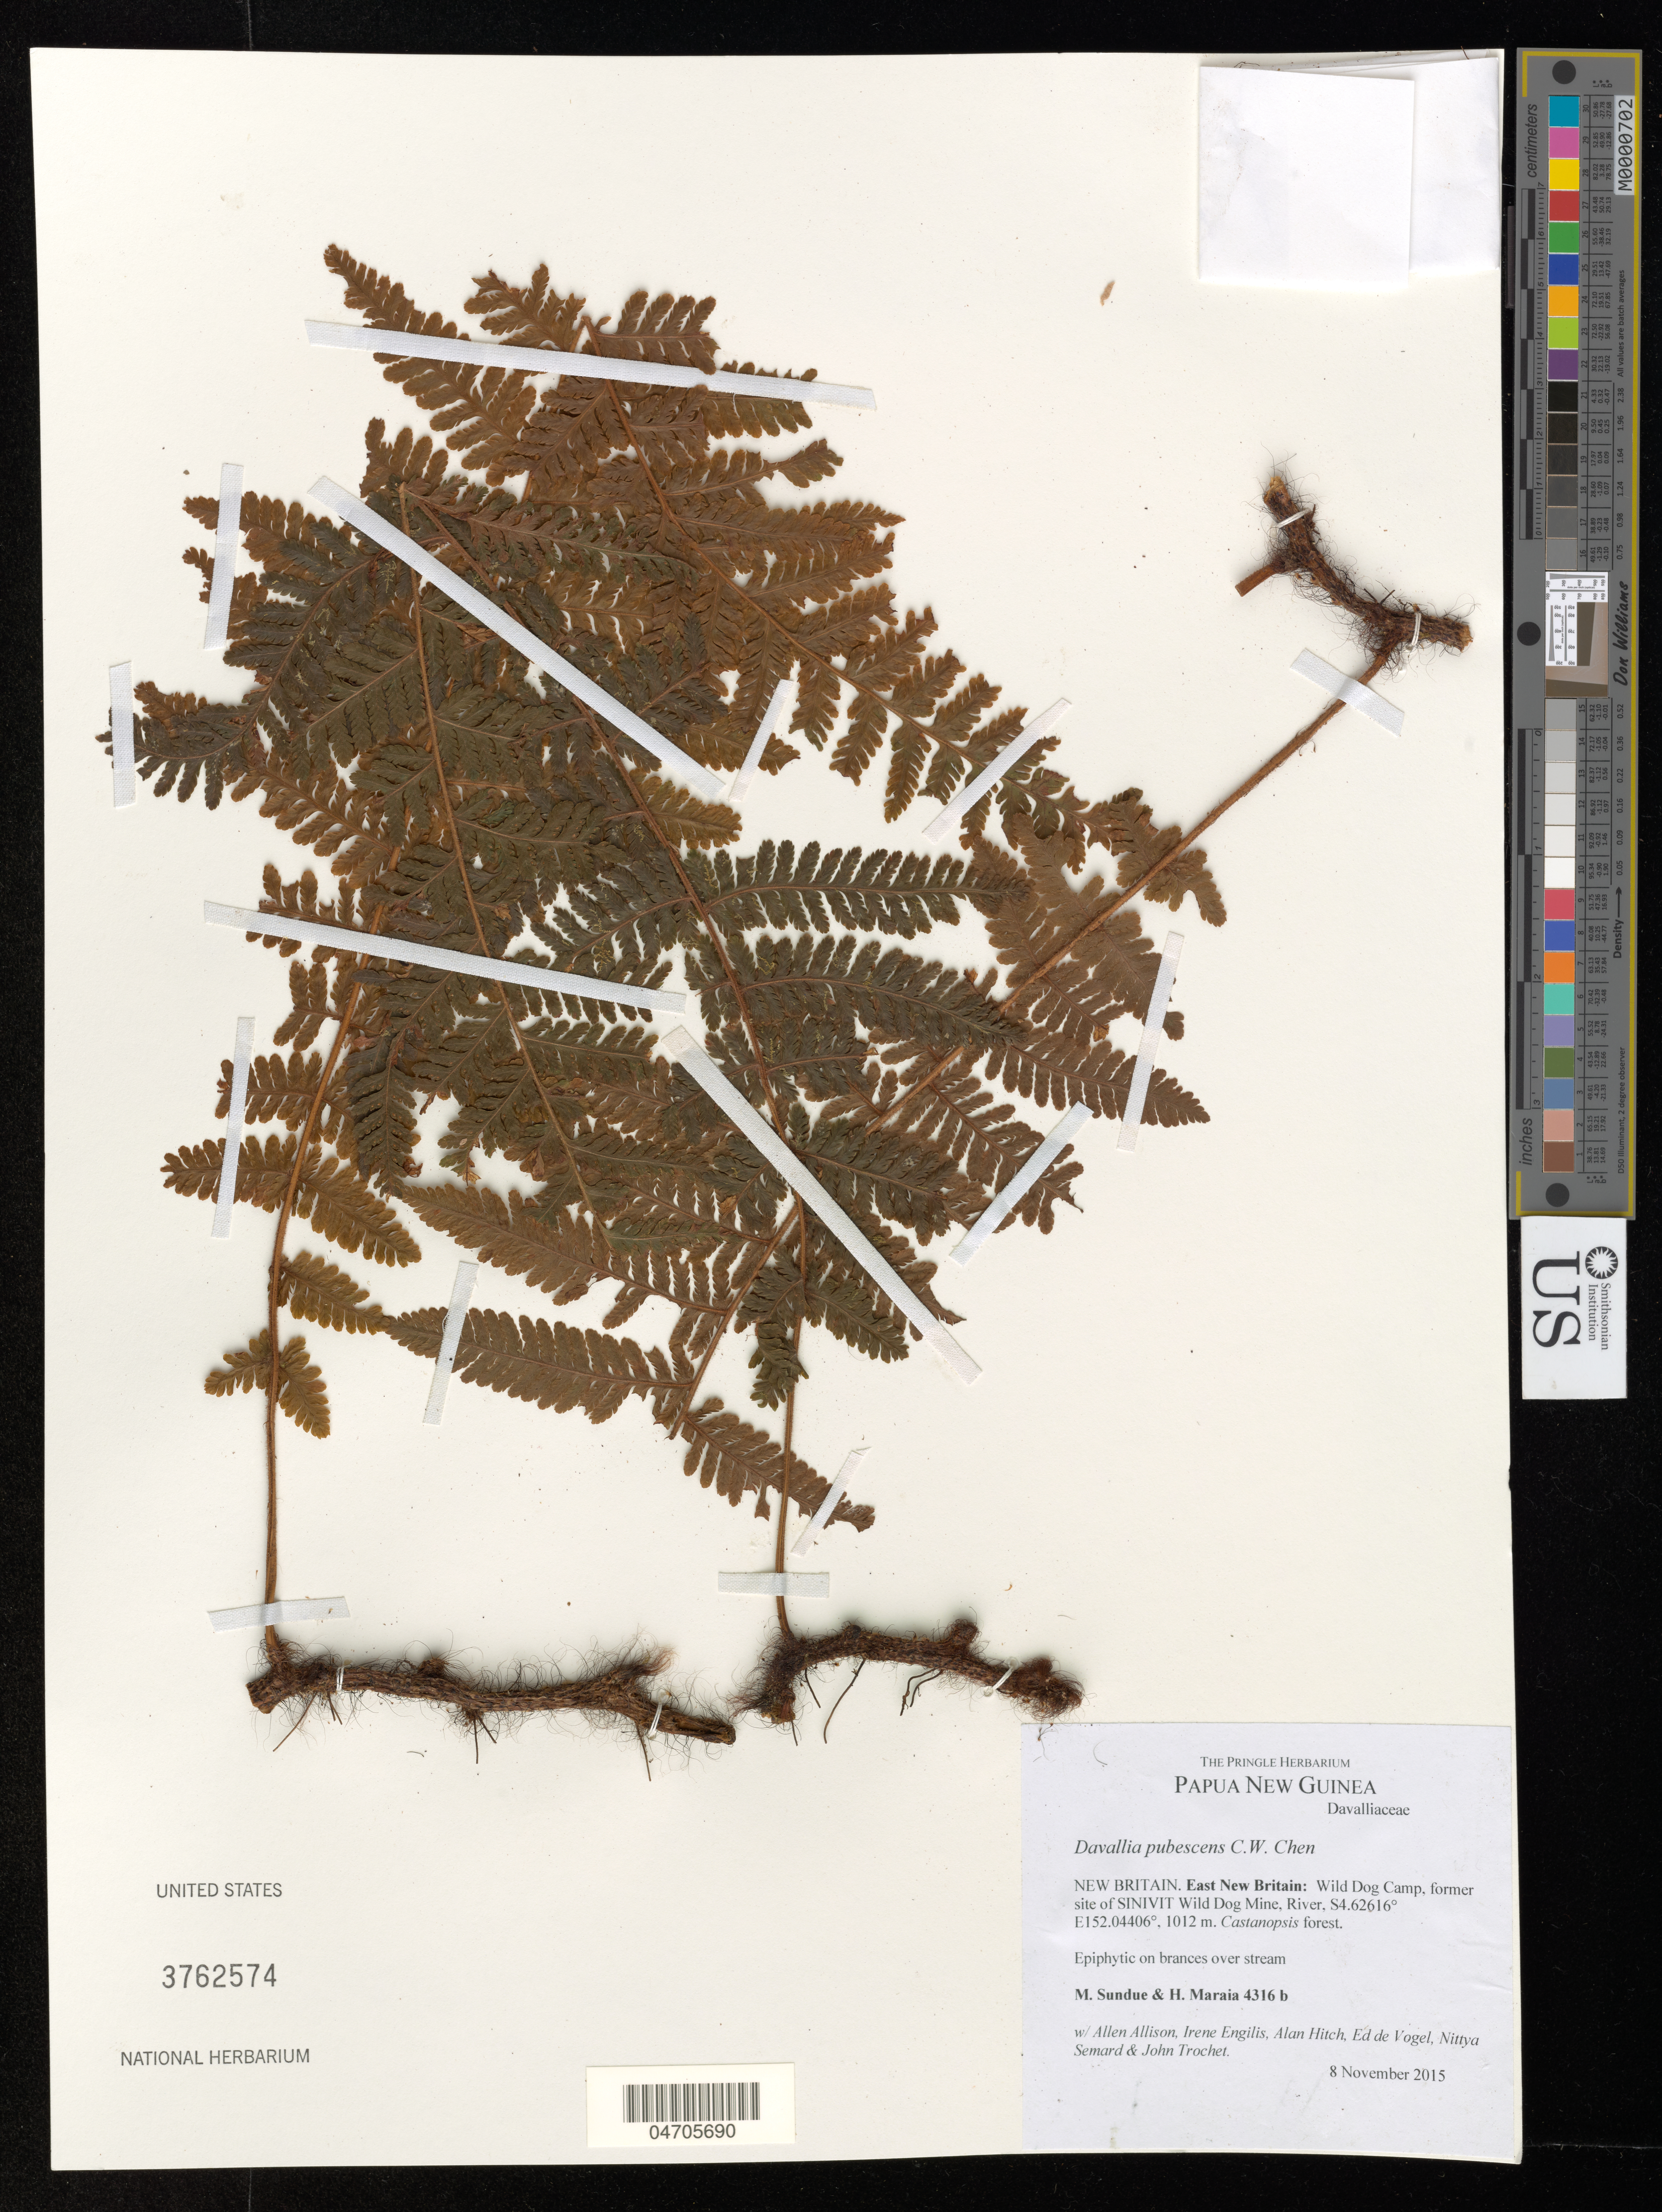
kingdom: Plantae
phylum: Tracheophyta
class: Polypodiopsida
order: Polypodiales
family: Davalliaceae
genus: Davallia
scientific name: Davallia pubescens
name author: C.W. Chen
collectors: M. Sundue, H. Maraia, A. Allison & A. Garcia Jimenez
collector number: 4316b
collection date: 2015-11-08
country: Papua New Guinea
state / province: East New Britain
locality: New Britain. Wild Dog Camp, former site of SINIVIT Wild Dog Mine, River.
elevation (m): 1012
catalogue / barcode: US 3762574